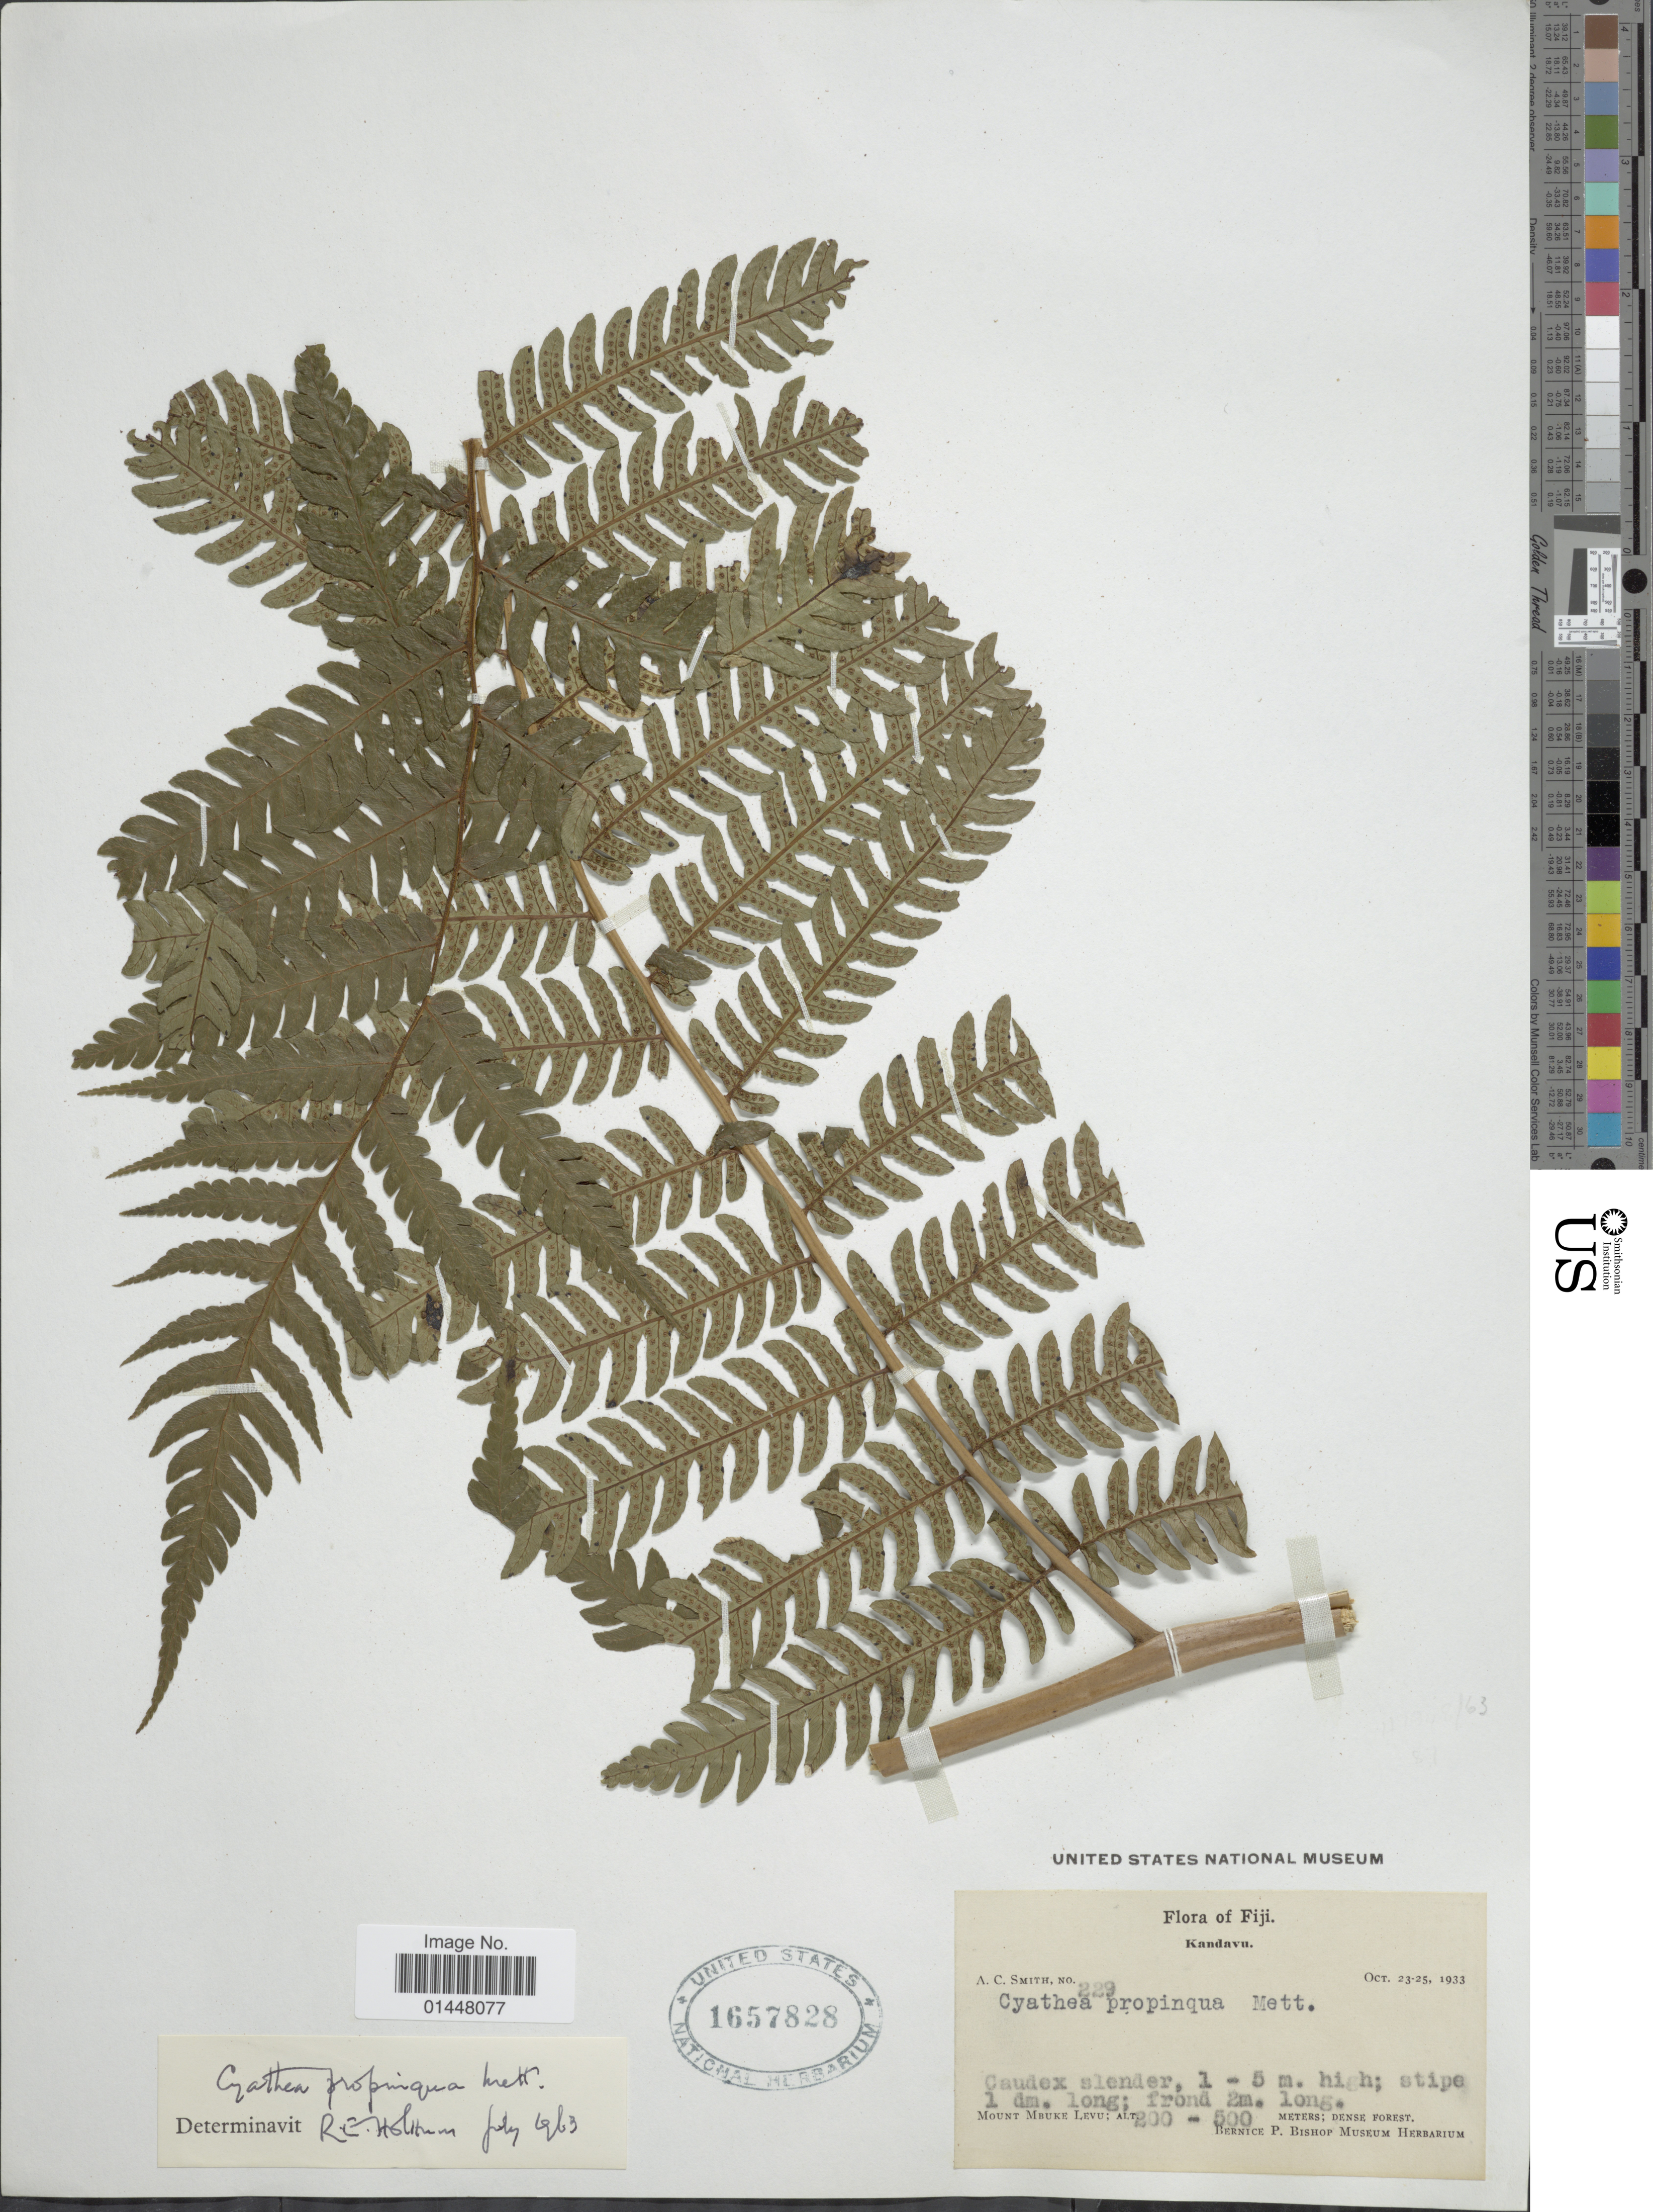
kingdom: Plantae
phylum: Tracheophyta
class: Polypodiopsida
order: Cyatheales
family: Cyatheaceae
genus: Sphaeropteris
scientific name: Sphaeropteris propinqua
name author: (Mett.) R.M. Tryon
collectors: A. C. Smith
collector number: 229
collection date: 1933-10-23/1933-10-25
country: Fiji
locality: Fiji, Kandavu. Mount Mbuke Levu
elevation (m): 200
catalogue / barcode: US 1657828